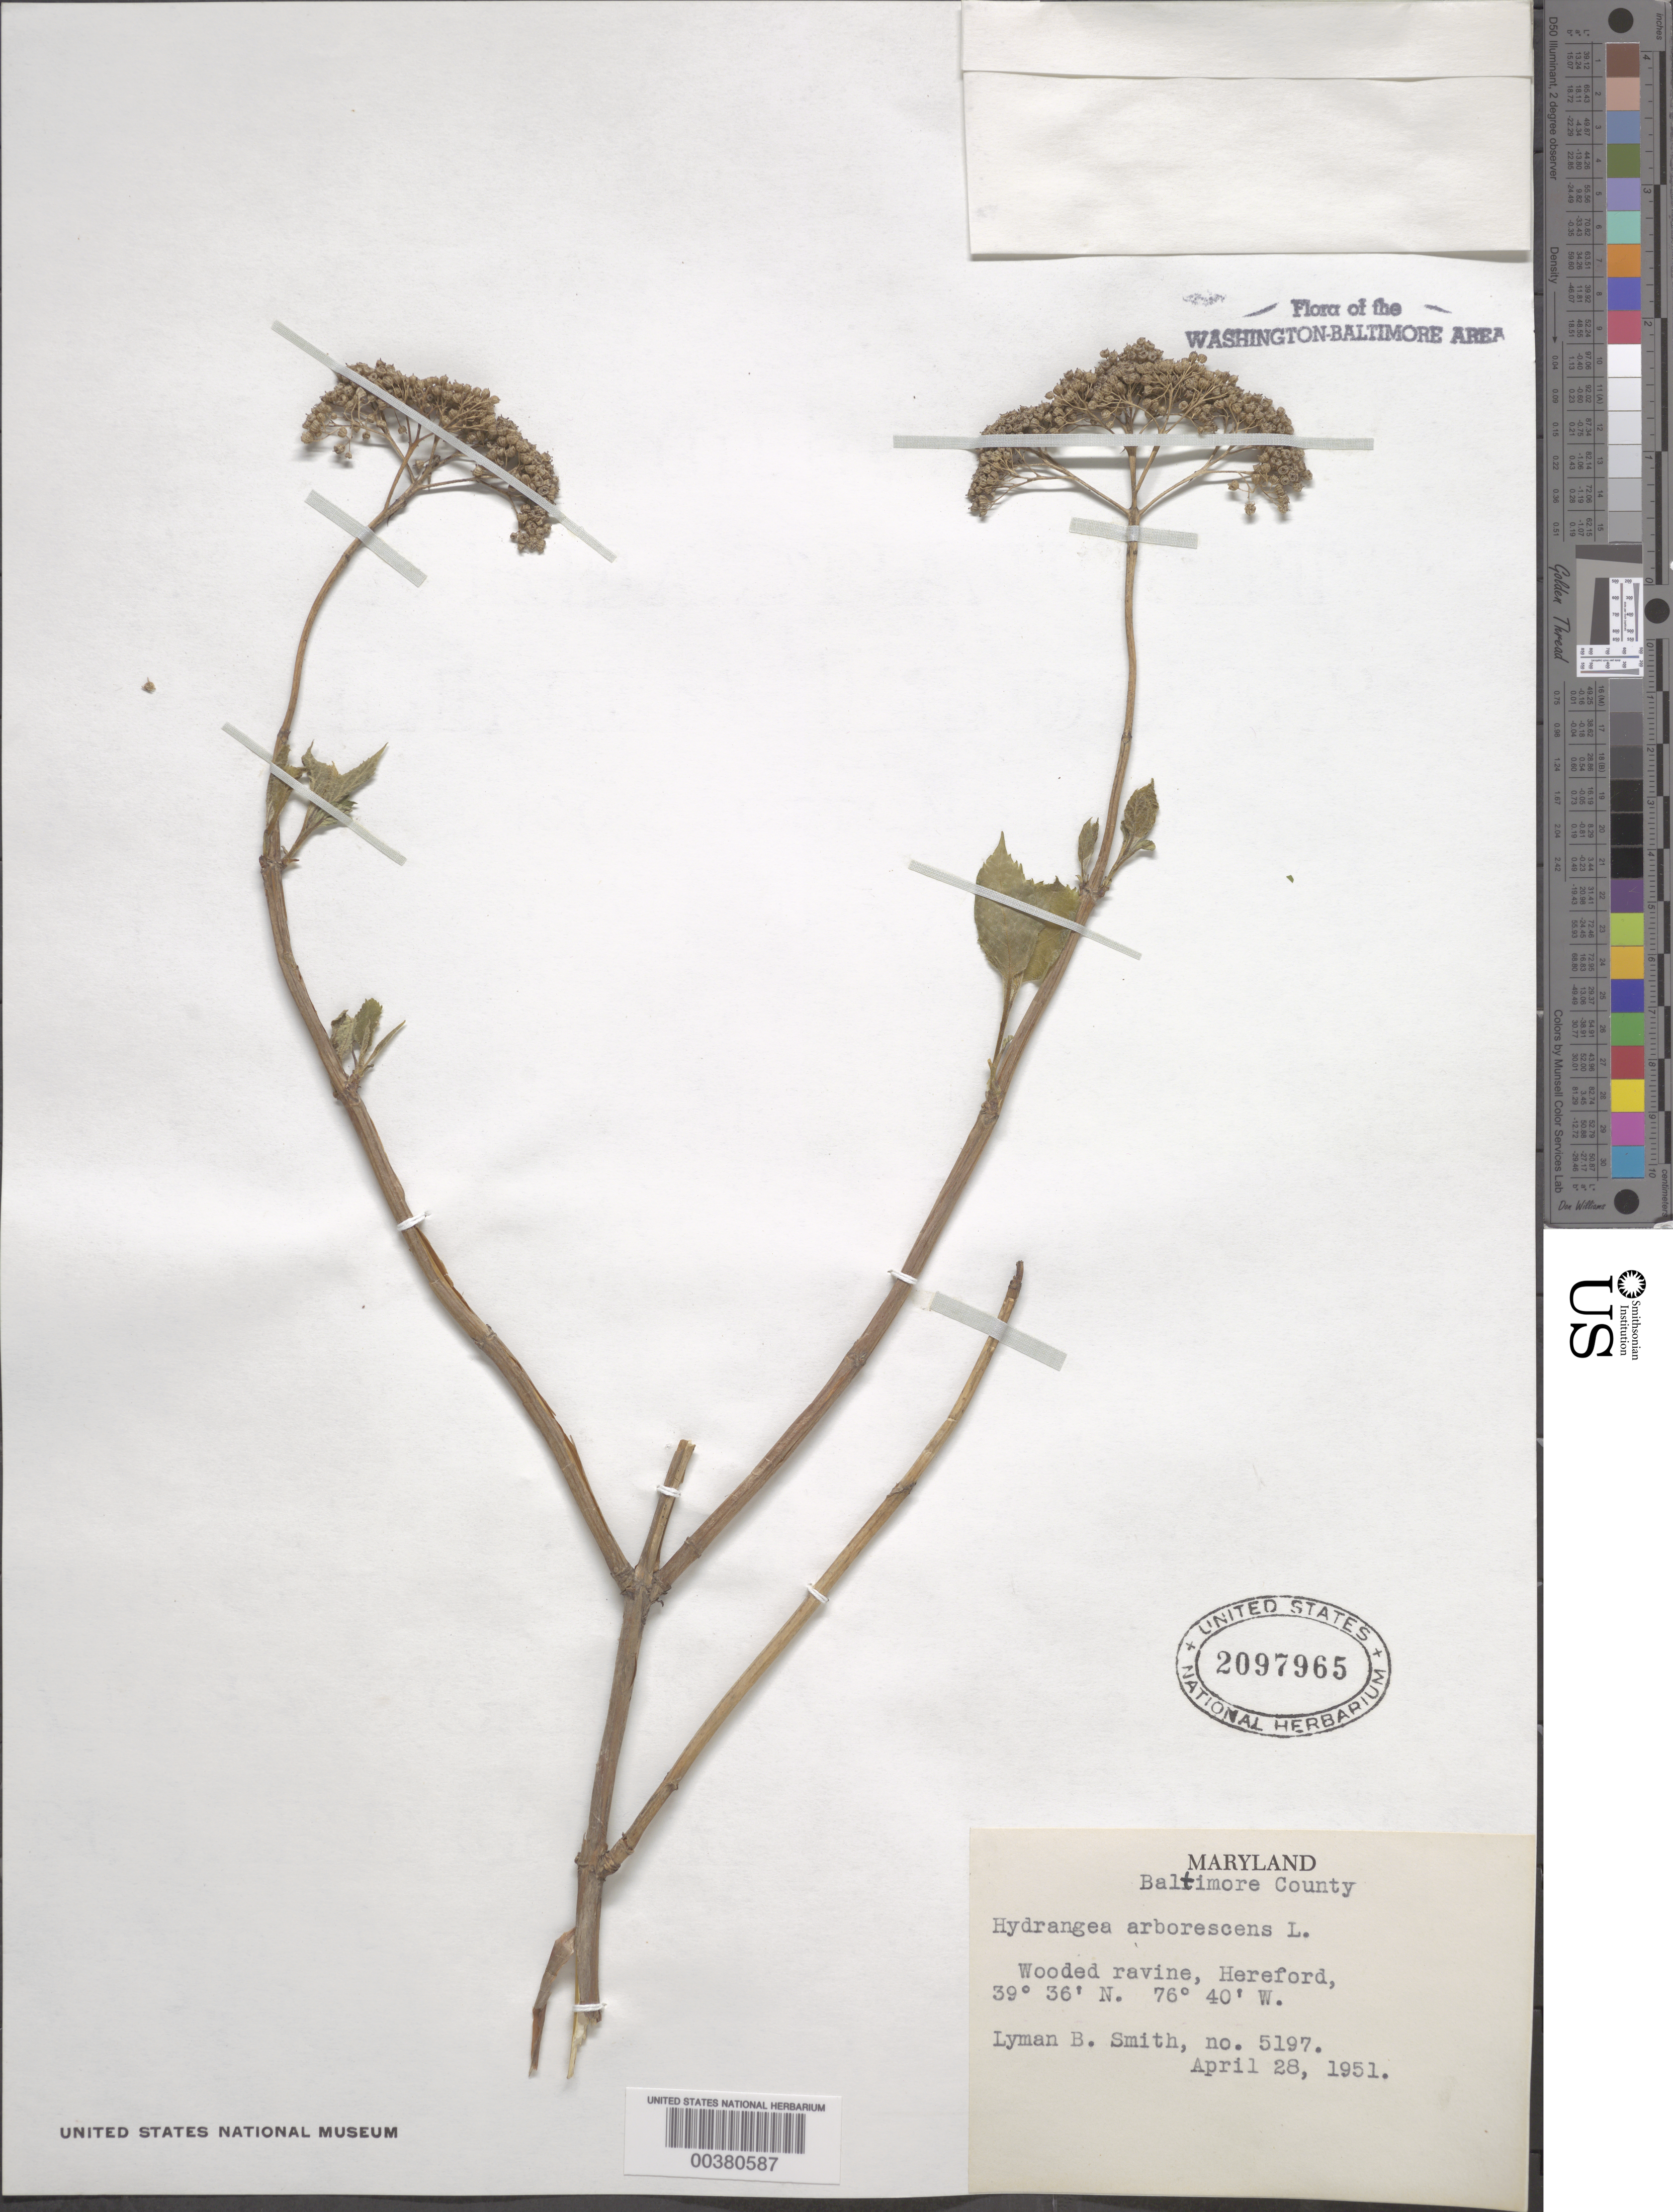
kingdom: Plantae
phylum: Tracheophyta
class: Magnoliopsida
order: Cornales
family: Hydrangeaceae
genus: Hydrangea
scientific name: Hydrangea arborescens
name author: L.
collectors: L. Smith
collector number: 5197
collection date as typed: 28 Apr 1951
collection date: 1951-04-28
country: United States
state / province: Maryland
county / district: Baltimore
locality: Hereford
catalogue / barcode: US 2097965